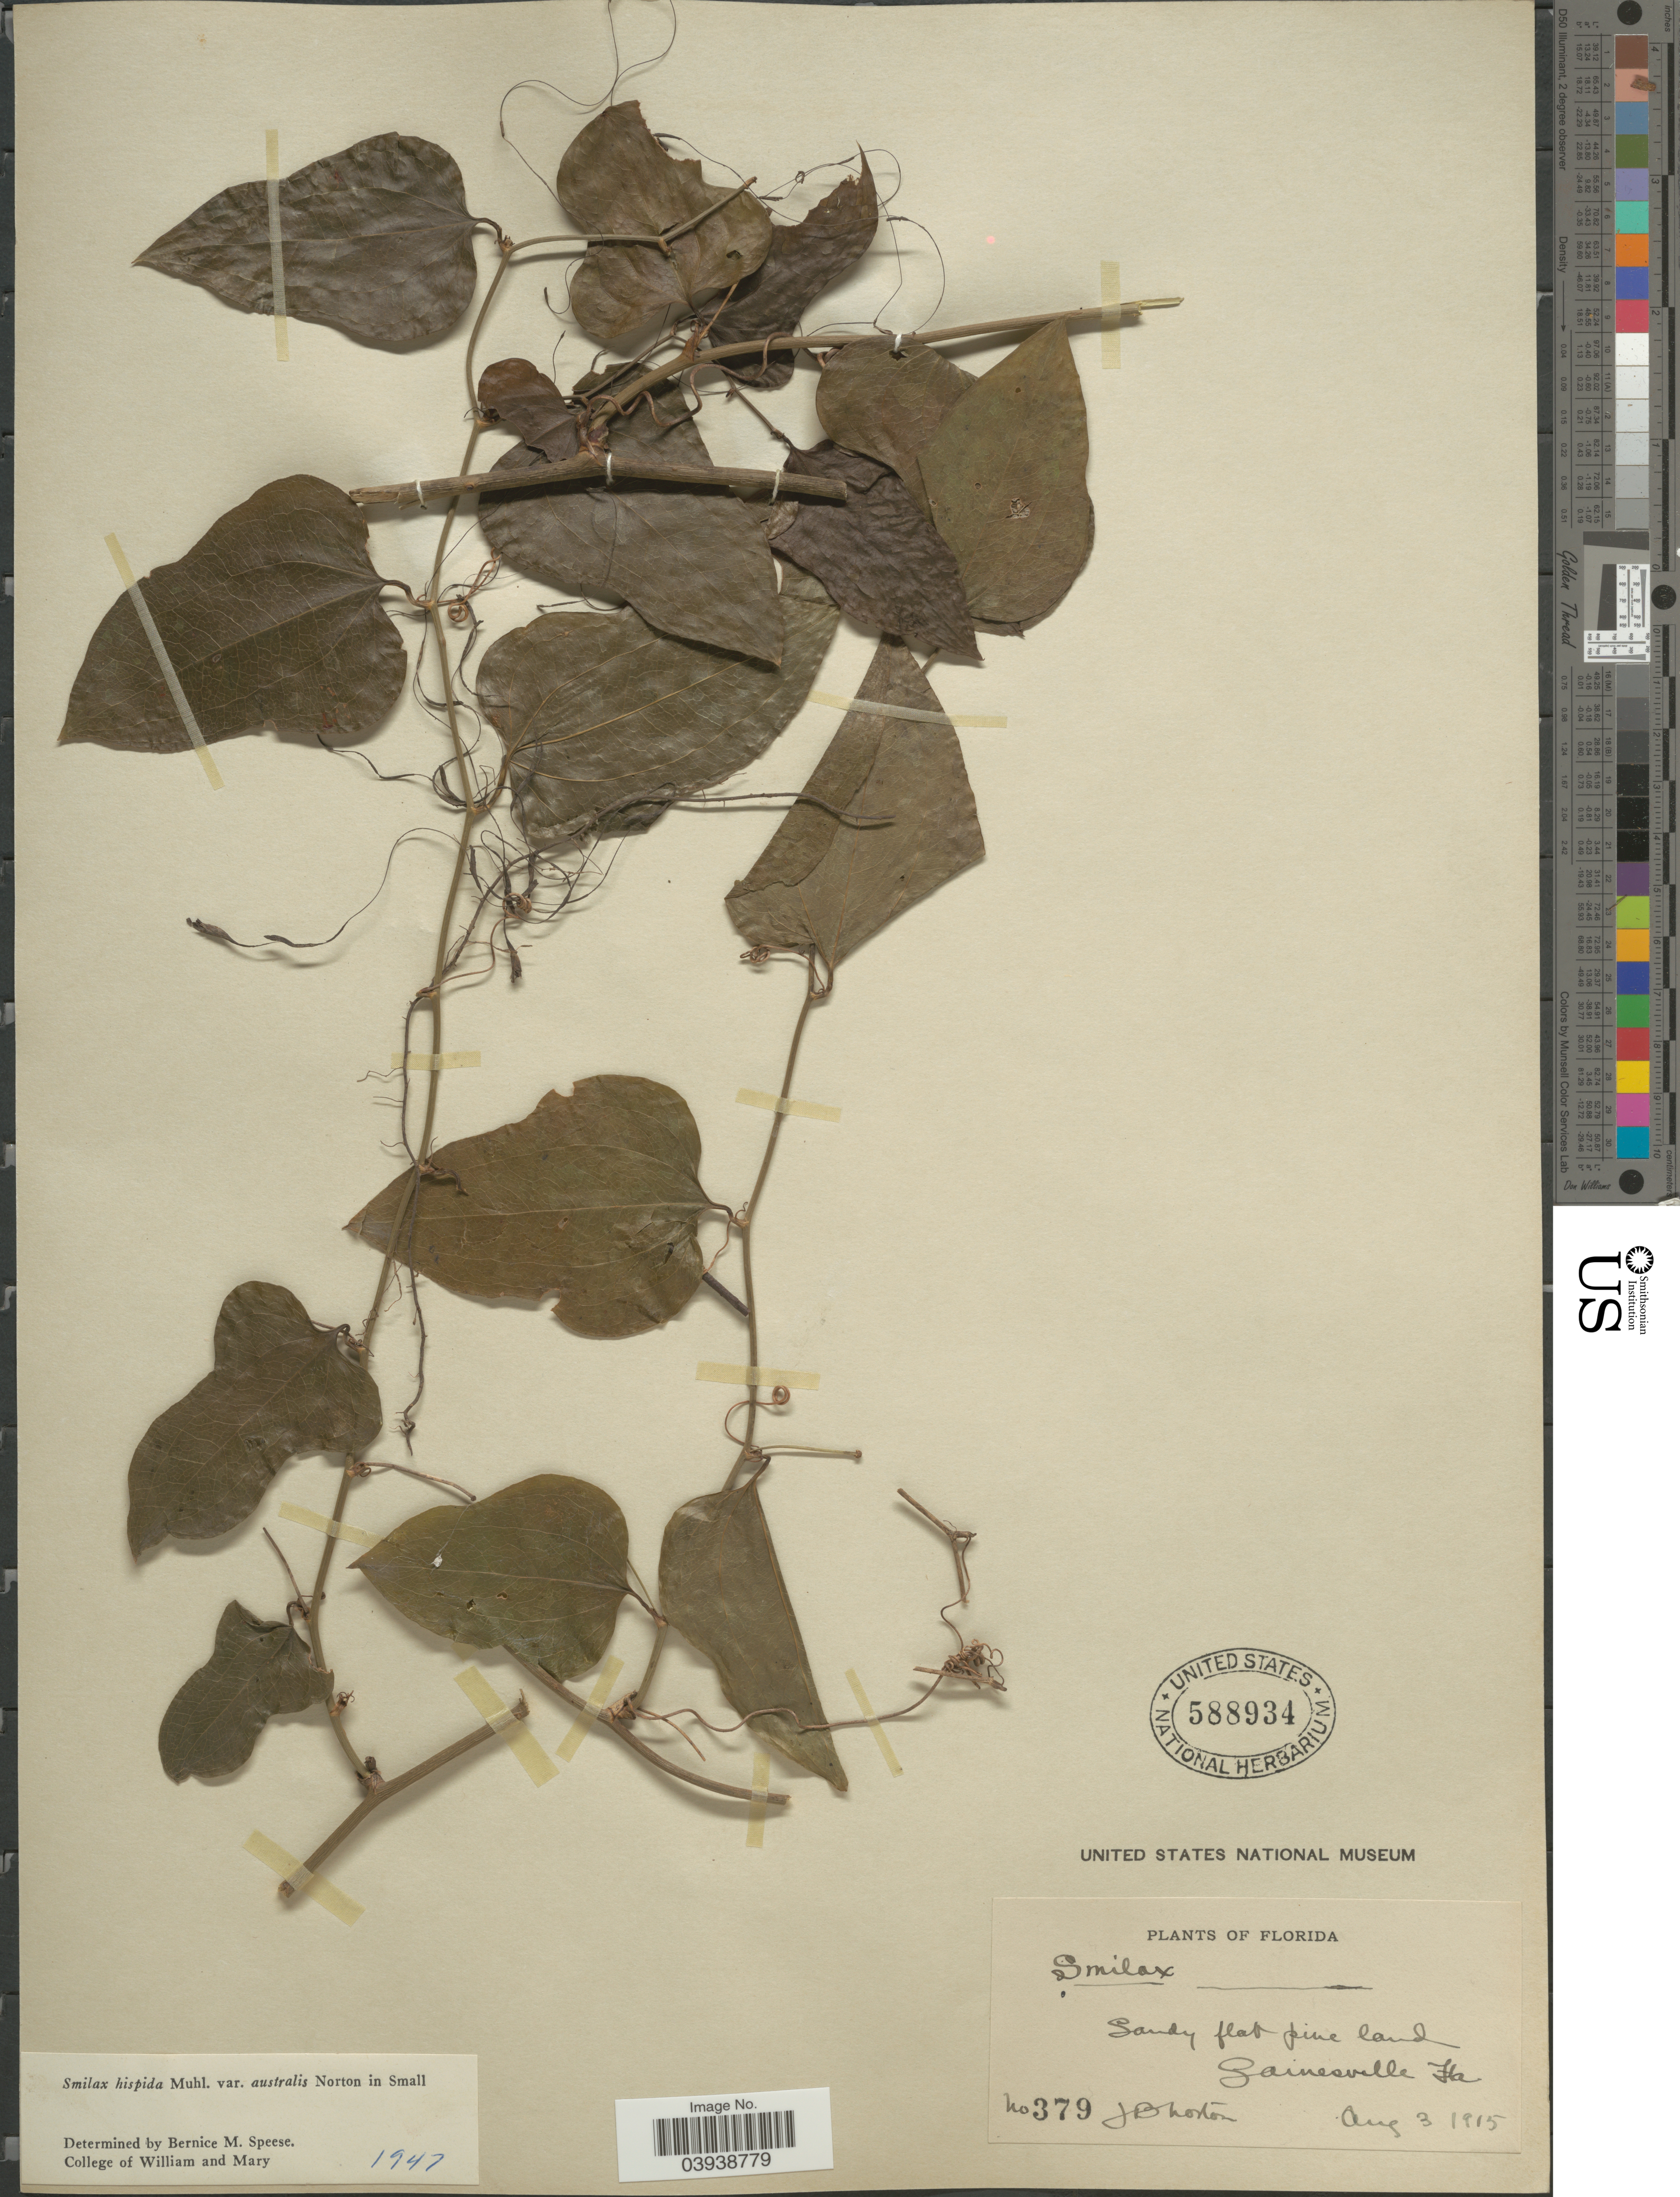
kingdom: Plantae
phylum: Tracheophyta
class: Liliopsida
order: Liliales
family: Smilacaceae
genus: Smilax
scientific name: Smilax hispida var. australis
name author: Small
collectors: J. B. Norton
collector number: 379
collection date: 1915-08-03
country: United States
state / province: Florida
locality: Gainesville.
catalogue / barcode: US 588934